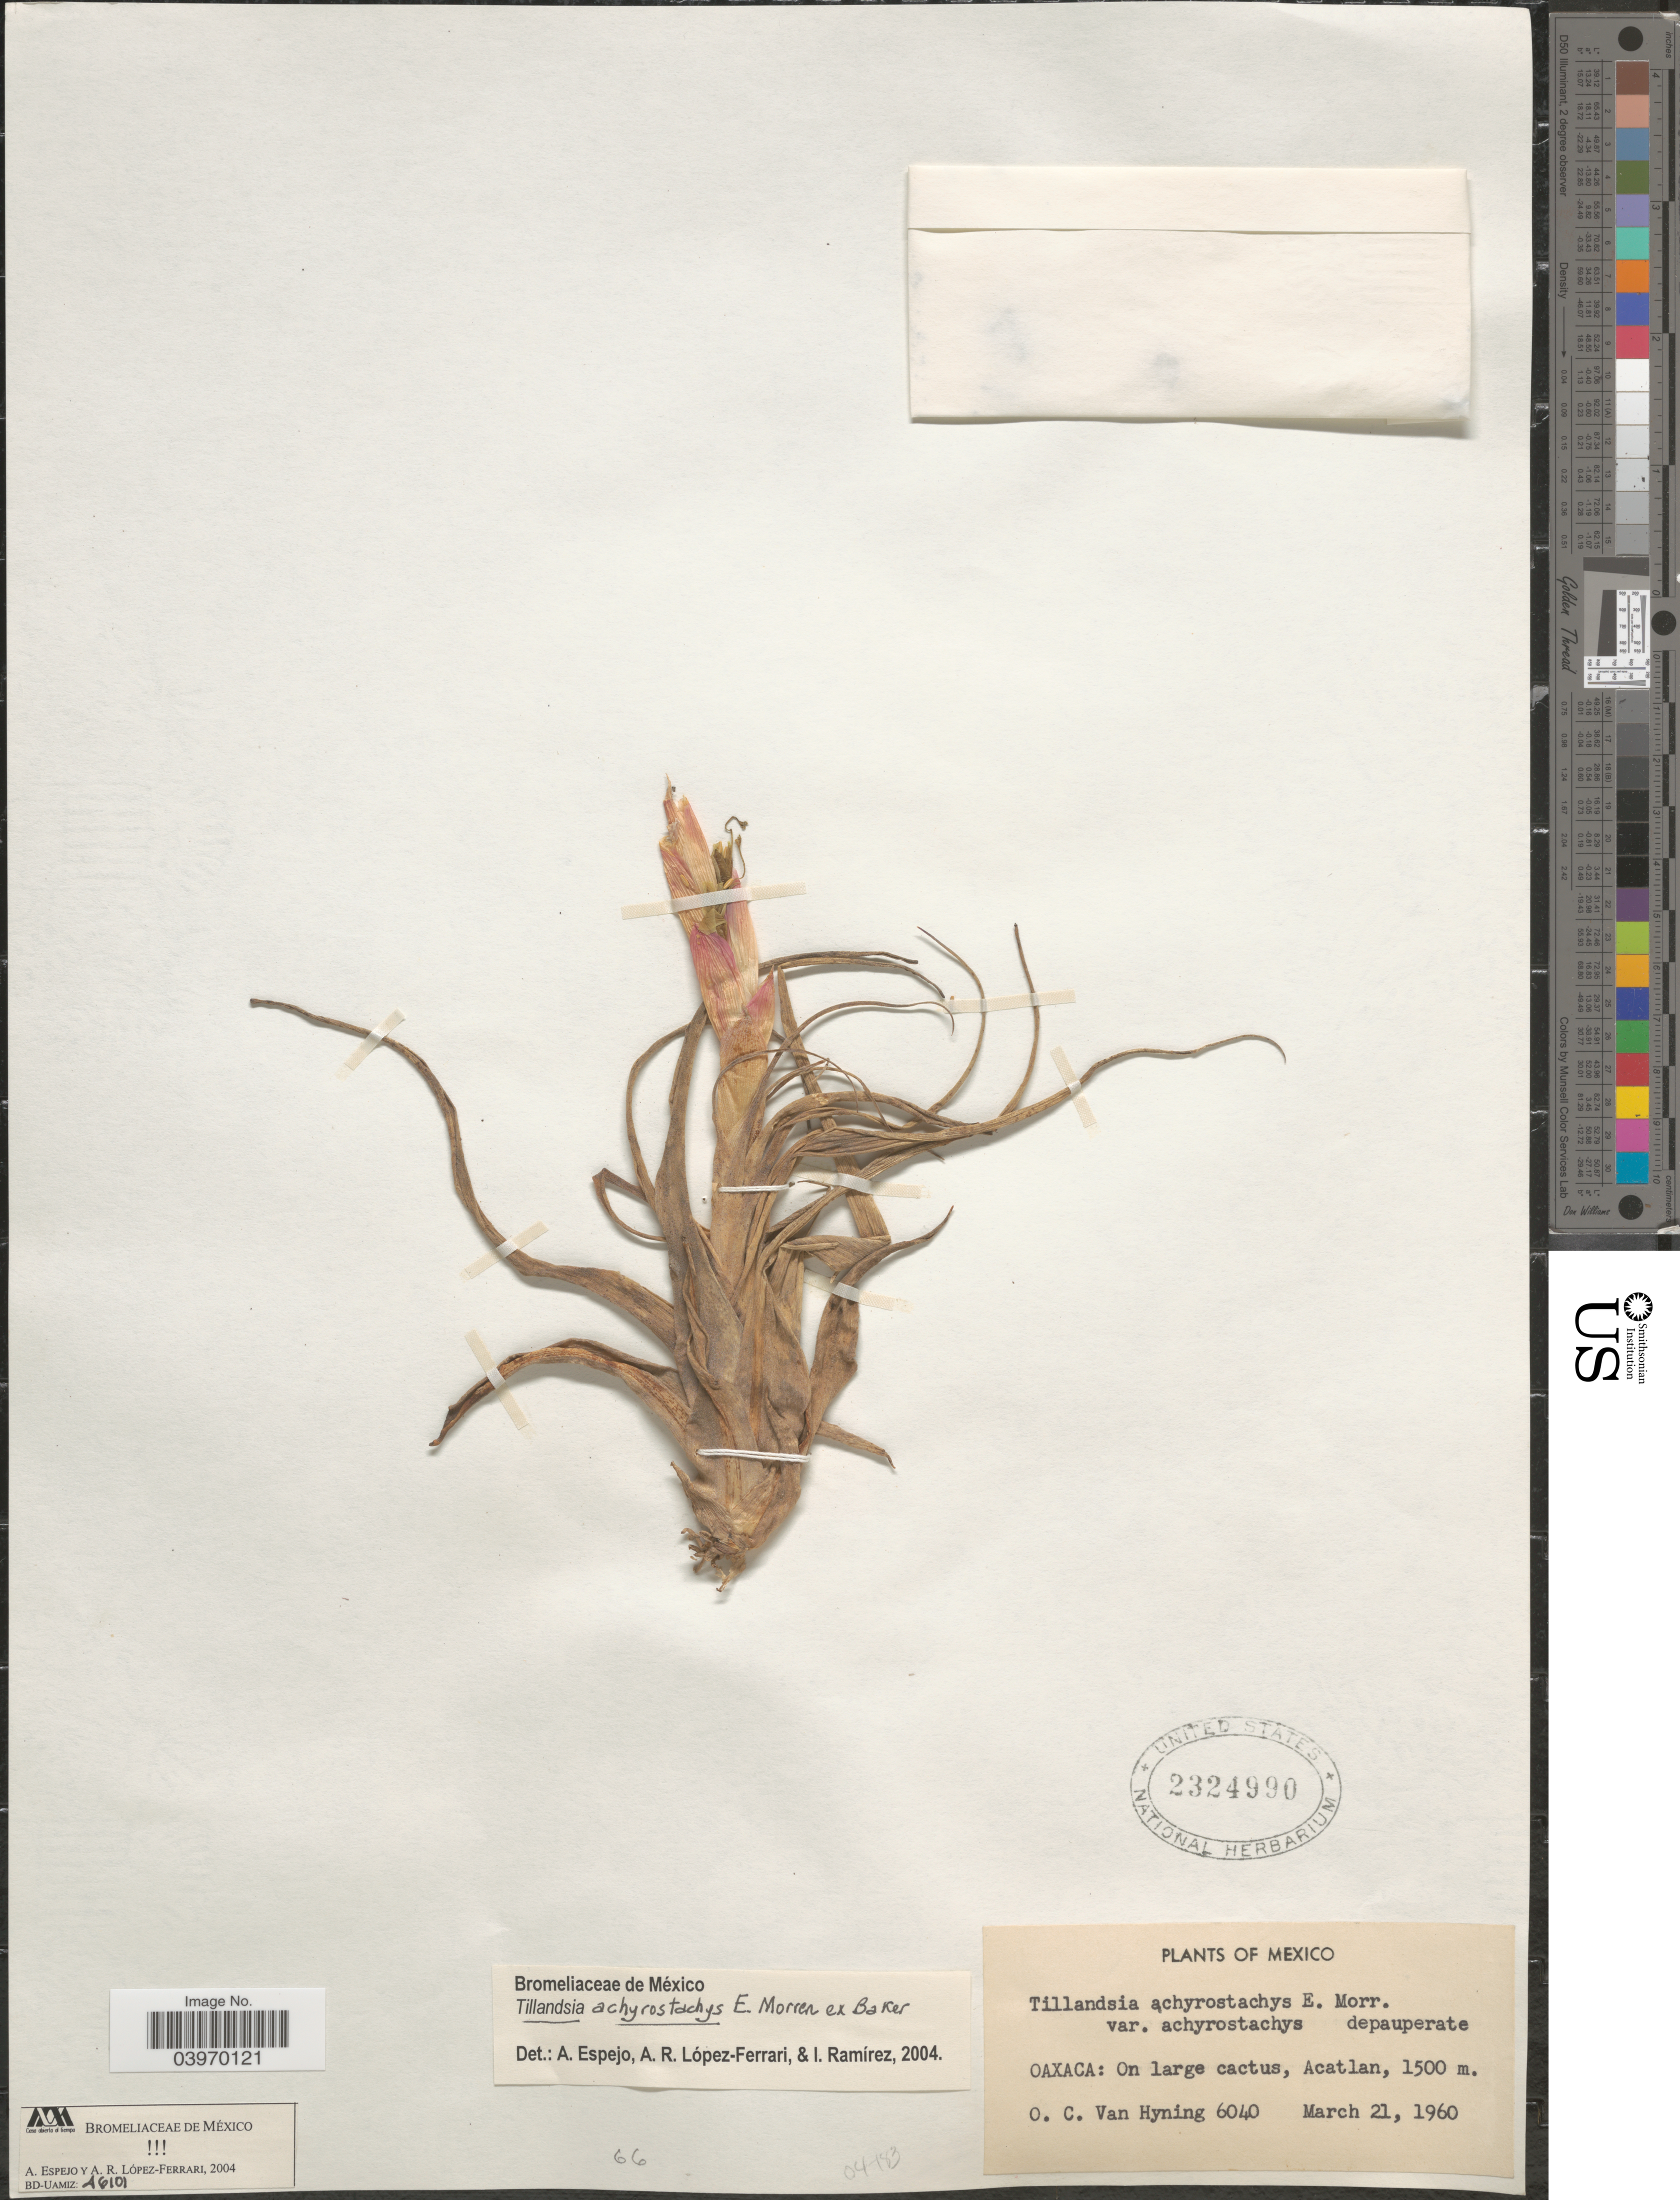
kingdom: Plantae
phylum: Tracheophyta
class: Liliopsida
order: Poales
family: Bromeliaceae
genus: Tillandsia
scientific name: Tillandsia achyrostachys var. stenolepis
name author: L.B. Sm.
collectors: O. Van Hyning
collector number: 6040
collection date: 1960-03-21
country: Mexico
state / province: Oaxaca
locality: Acatlan.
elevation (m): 1500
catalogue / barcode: US 2324990